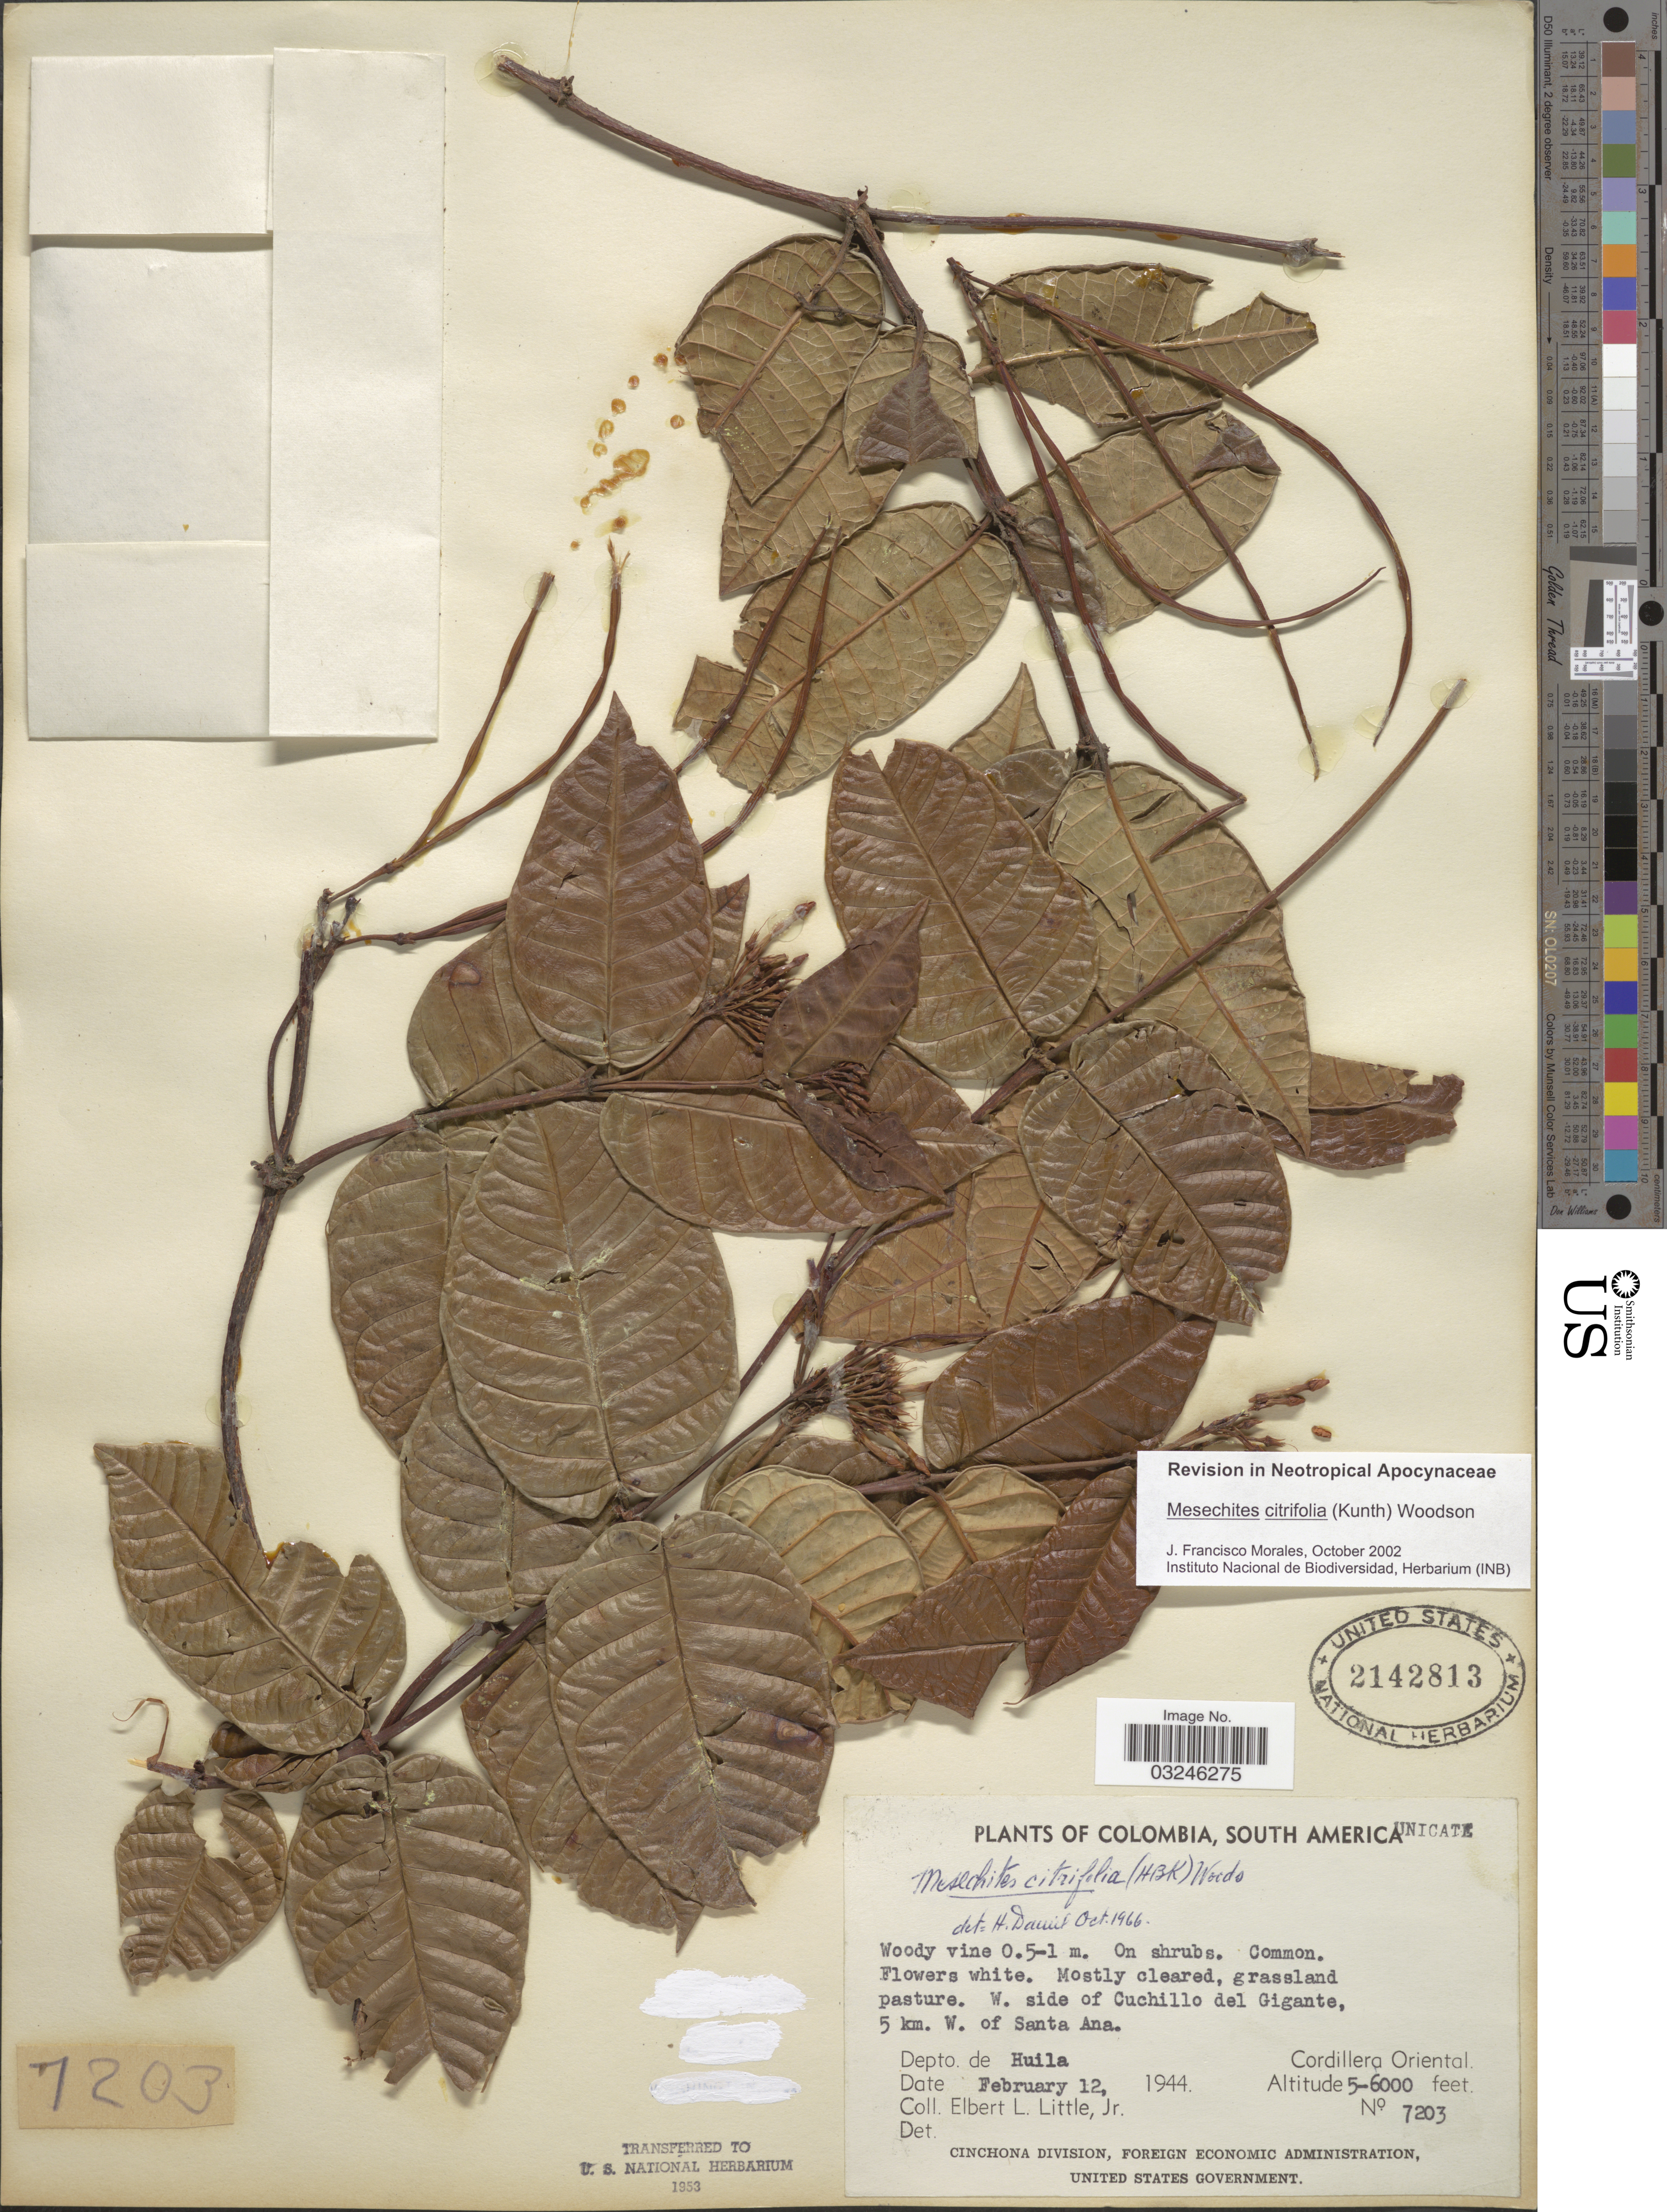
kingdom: Plantae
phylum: Tracheophyta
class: Magnoliopsida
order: Gentianales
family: Apocynaceae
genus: Mesechites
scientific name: Mesechites citrifolius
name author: (Kunth) Woodson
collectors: E. L. Little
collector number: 7203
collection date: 1944-02-12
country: Colombia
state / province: Huila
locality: Depto. de Huila. Cordillera Oriental. W. side of Cuchillo del Gigante, 5 km. W. of Santa Ana.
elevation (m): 1524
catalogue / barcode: US 2142813